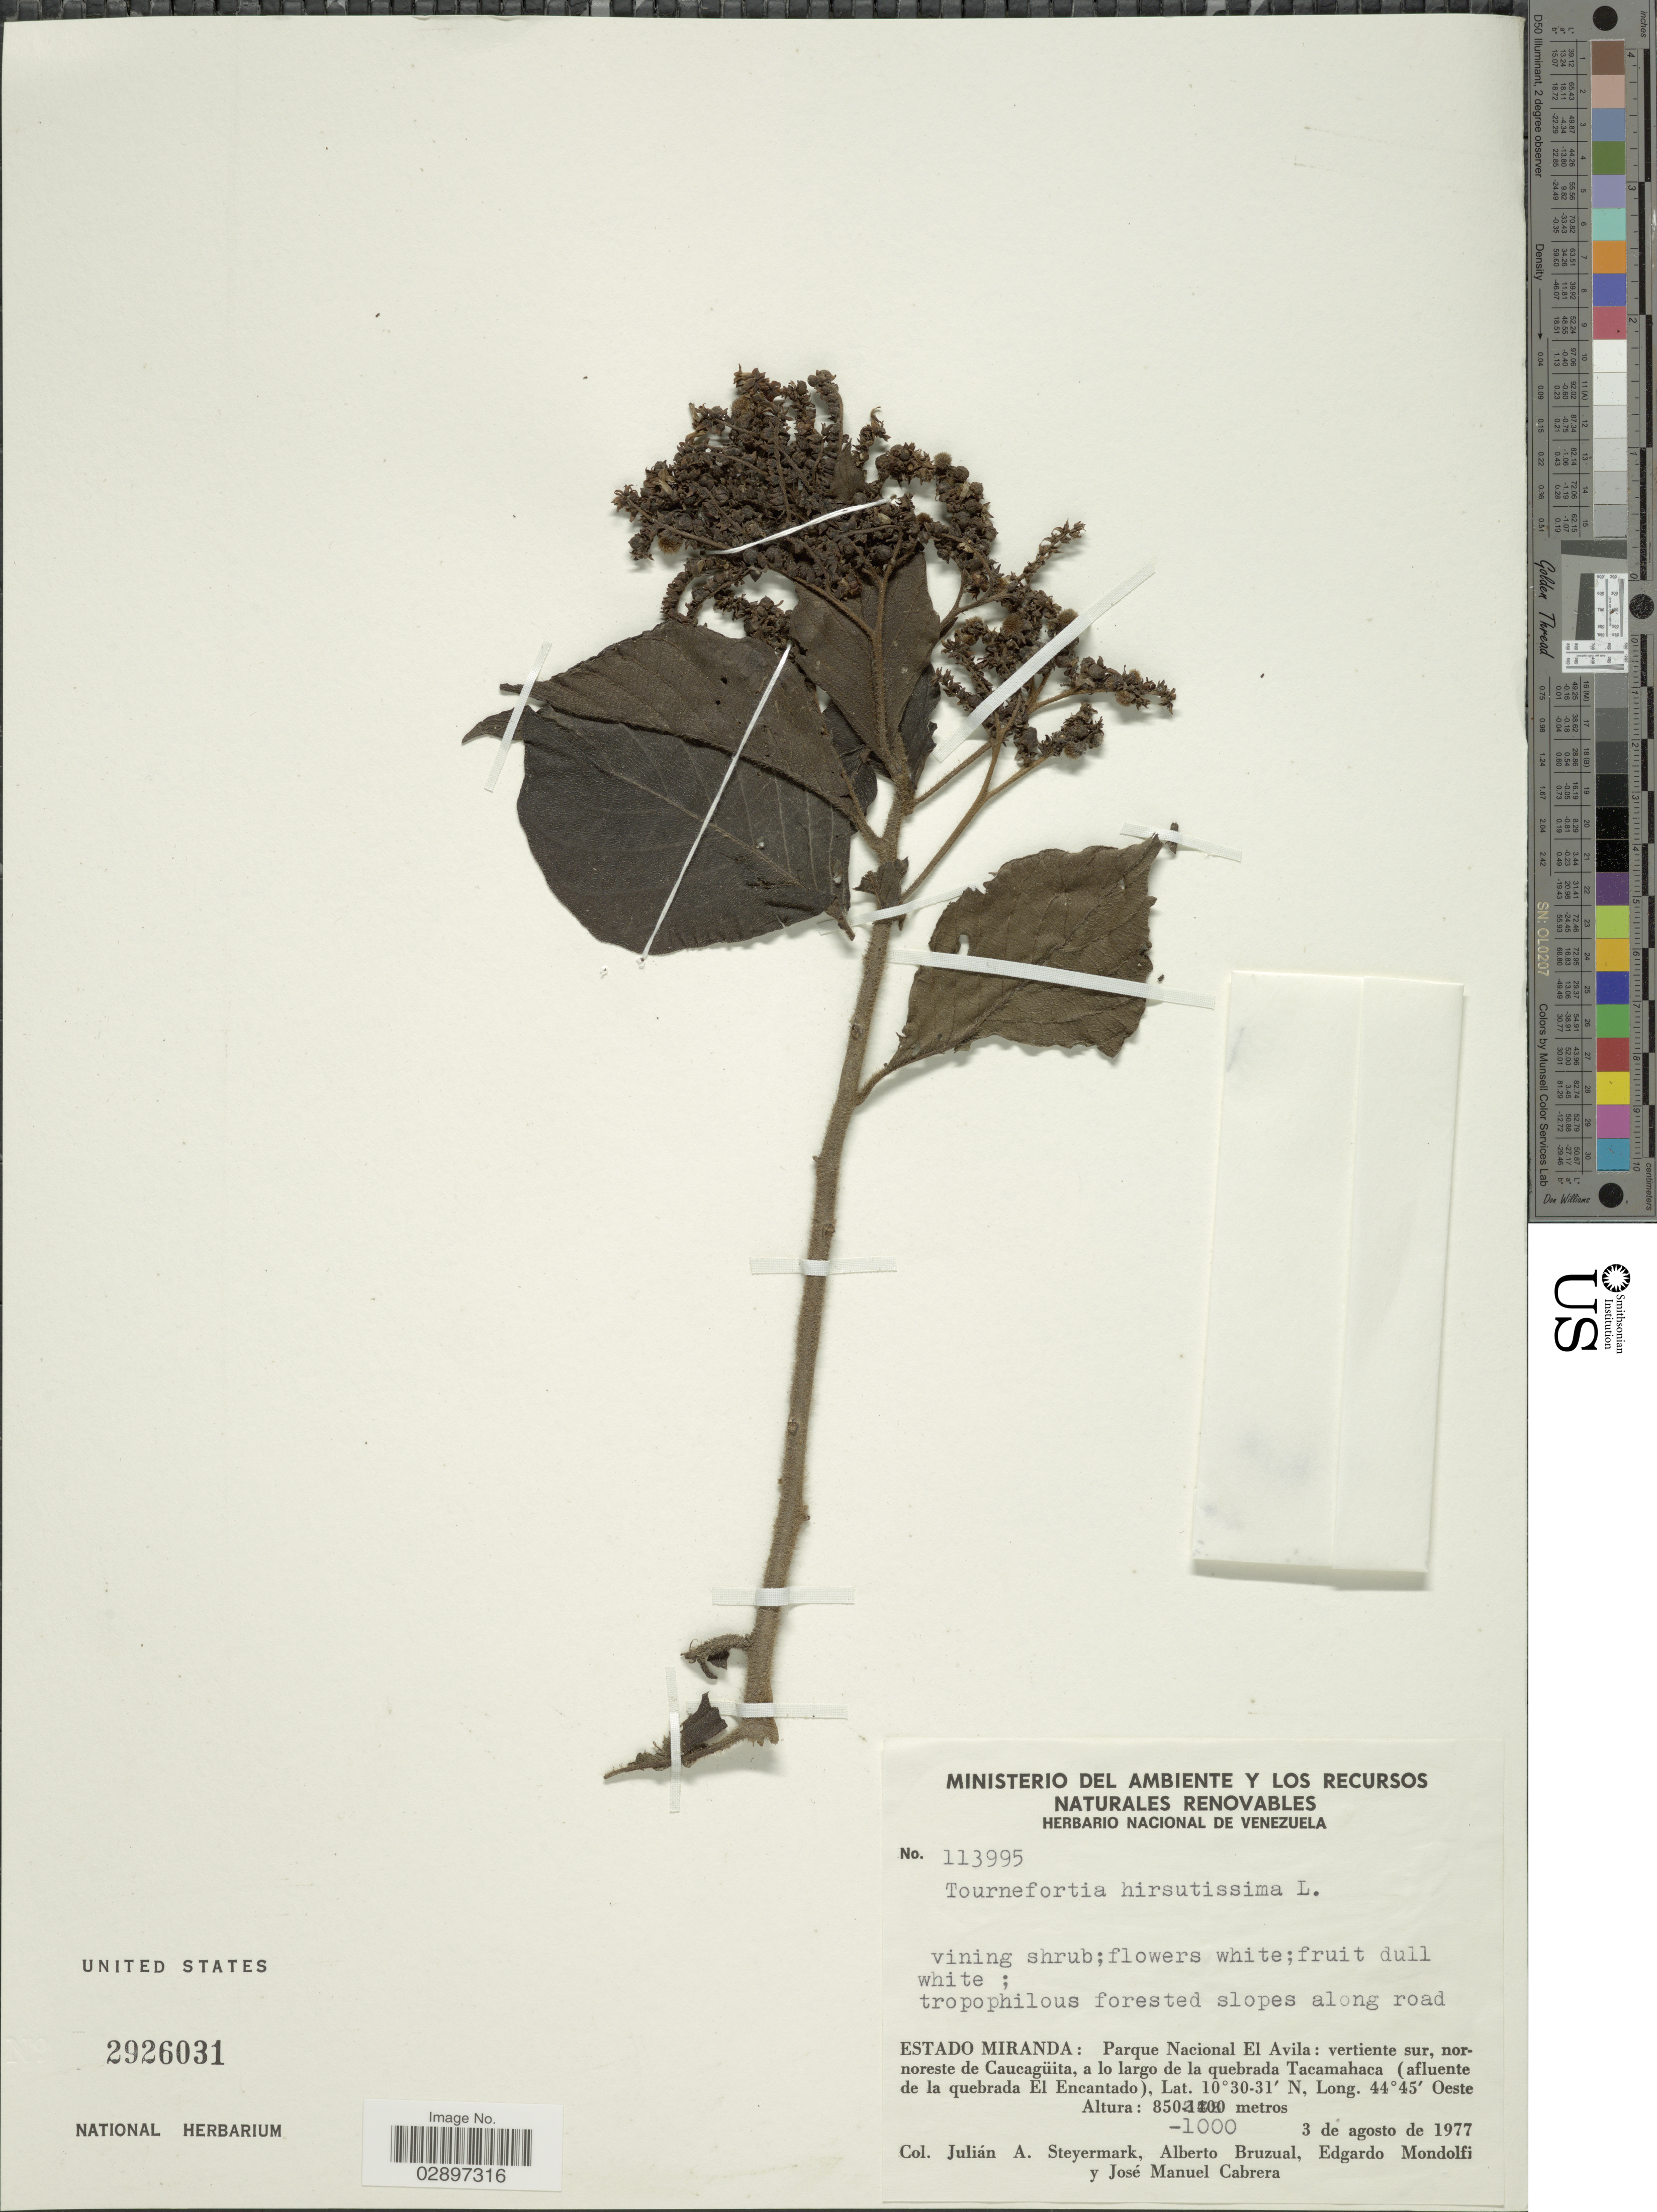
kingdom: Plantae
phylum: Tracheophyta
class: Magnoliopsida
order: Boraginales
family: Heliotropiaceae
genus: Tournefortia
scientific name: Tournefortia hirsutissima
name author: L.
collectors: J. Steyermark, A. Bruzual, E. Mondolfi & J. Cabrera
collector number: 113995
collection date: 1977-08-03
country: Venezuela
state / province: Miranda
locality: Estada Miranda: Parque Nacional El Avila: vertiente sur, nornoreste de Caucagüita, a lo largo de la quebrada Tacamahaca (afluente de la quebrada El Encantado).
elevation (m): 850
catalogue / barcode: US 2926031